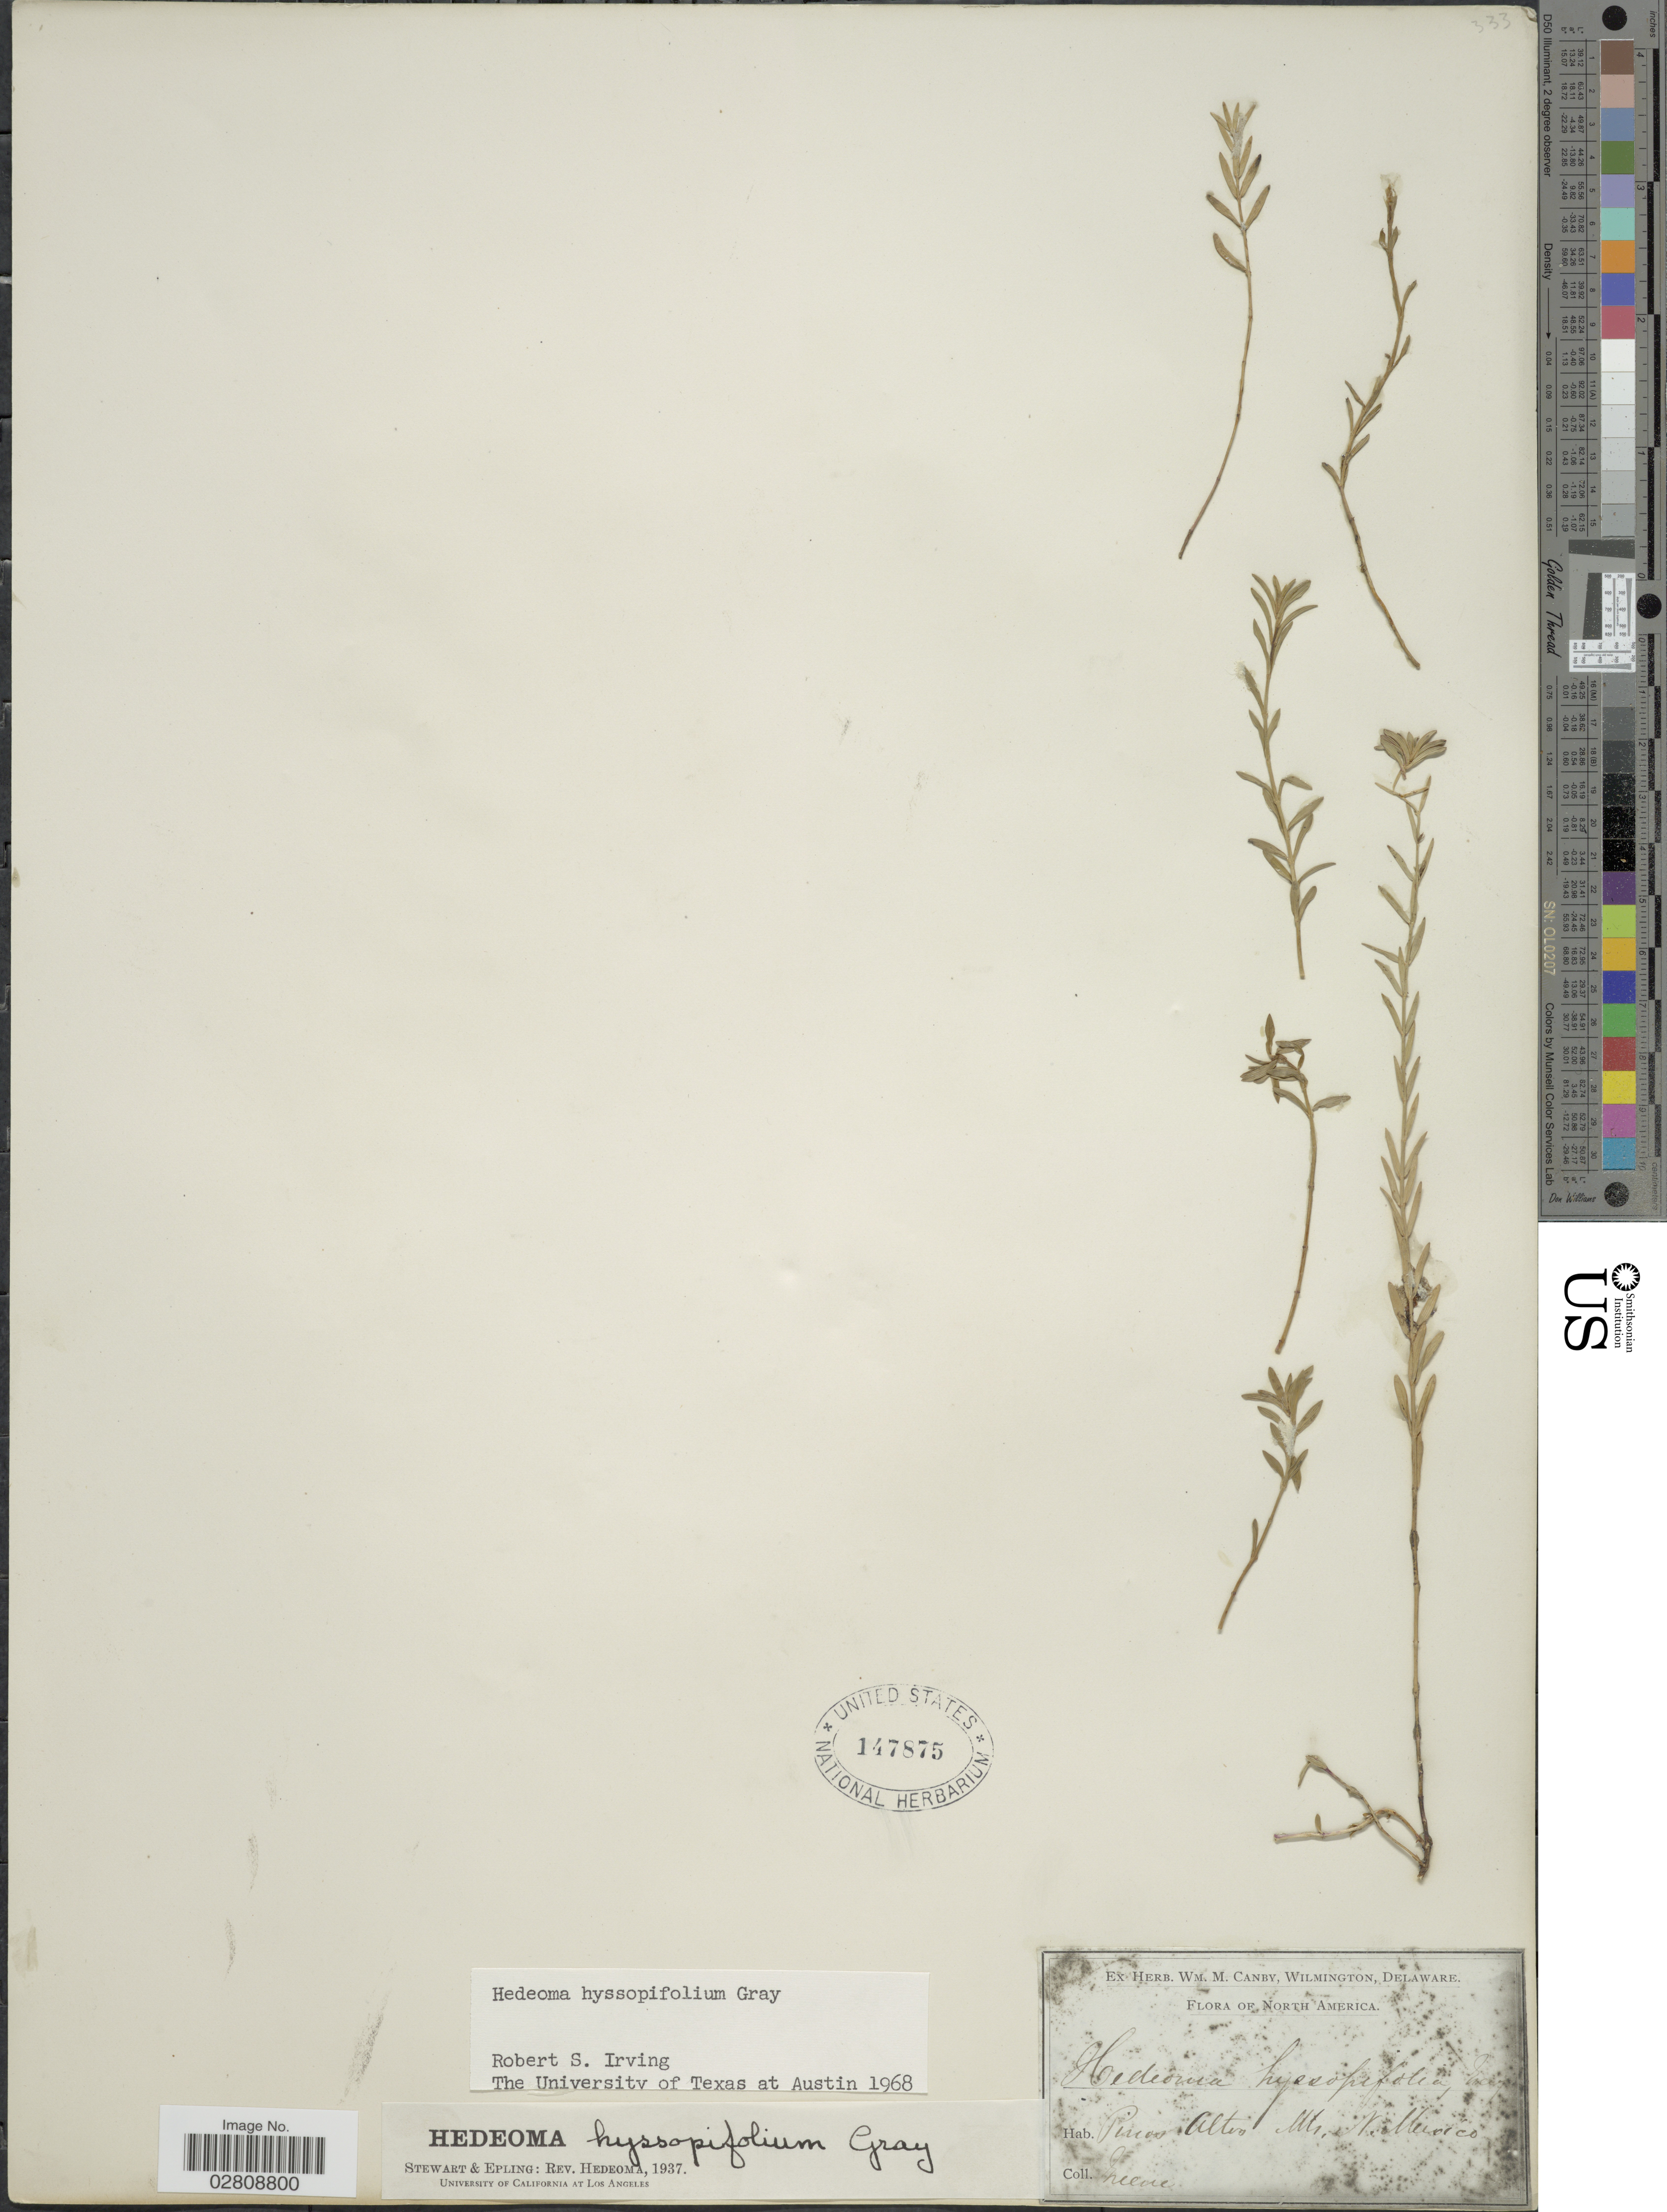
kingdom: Plantae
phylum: Tracheophyta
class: Magnoliopsida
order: Lamiales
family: Lamiaceae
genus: Hedeoma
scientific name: Hedeoma hyssopifolia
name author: A. Gray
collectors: -- Greene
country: United States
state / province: New Mexico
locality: Pinos Altos Mts., N. Mexico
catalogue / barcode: US 147875